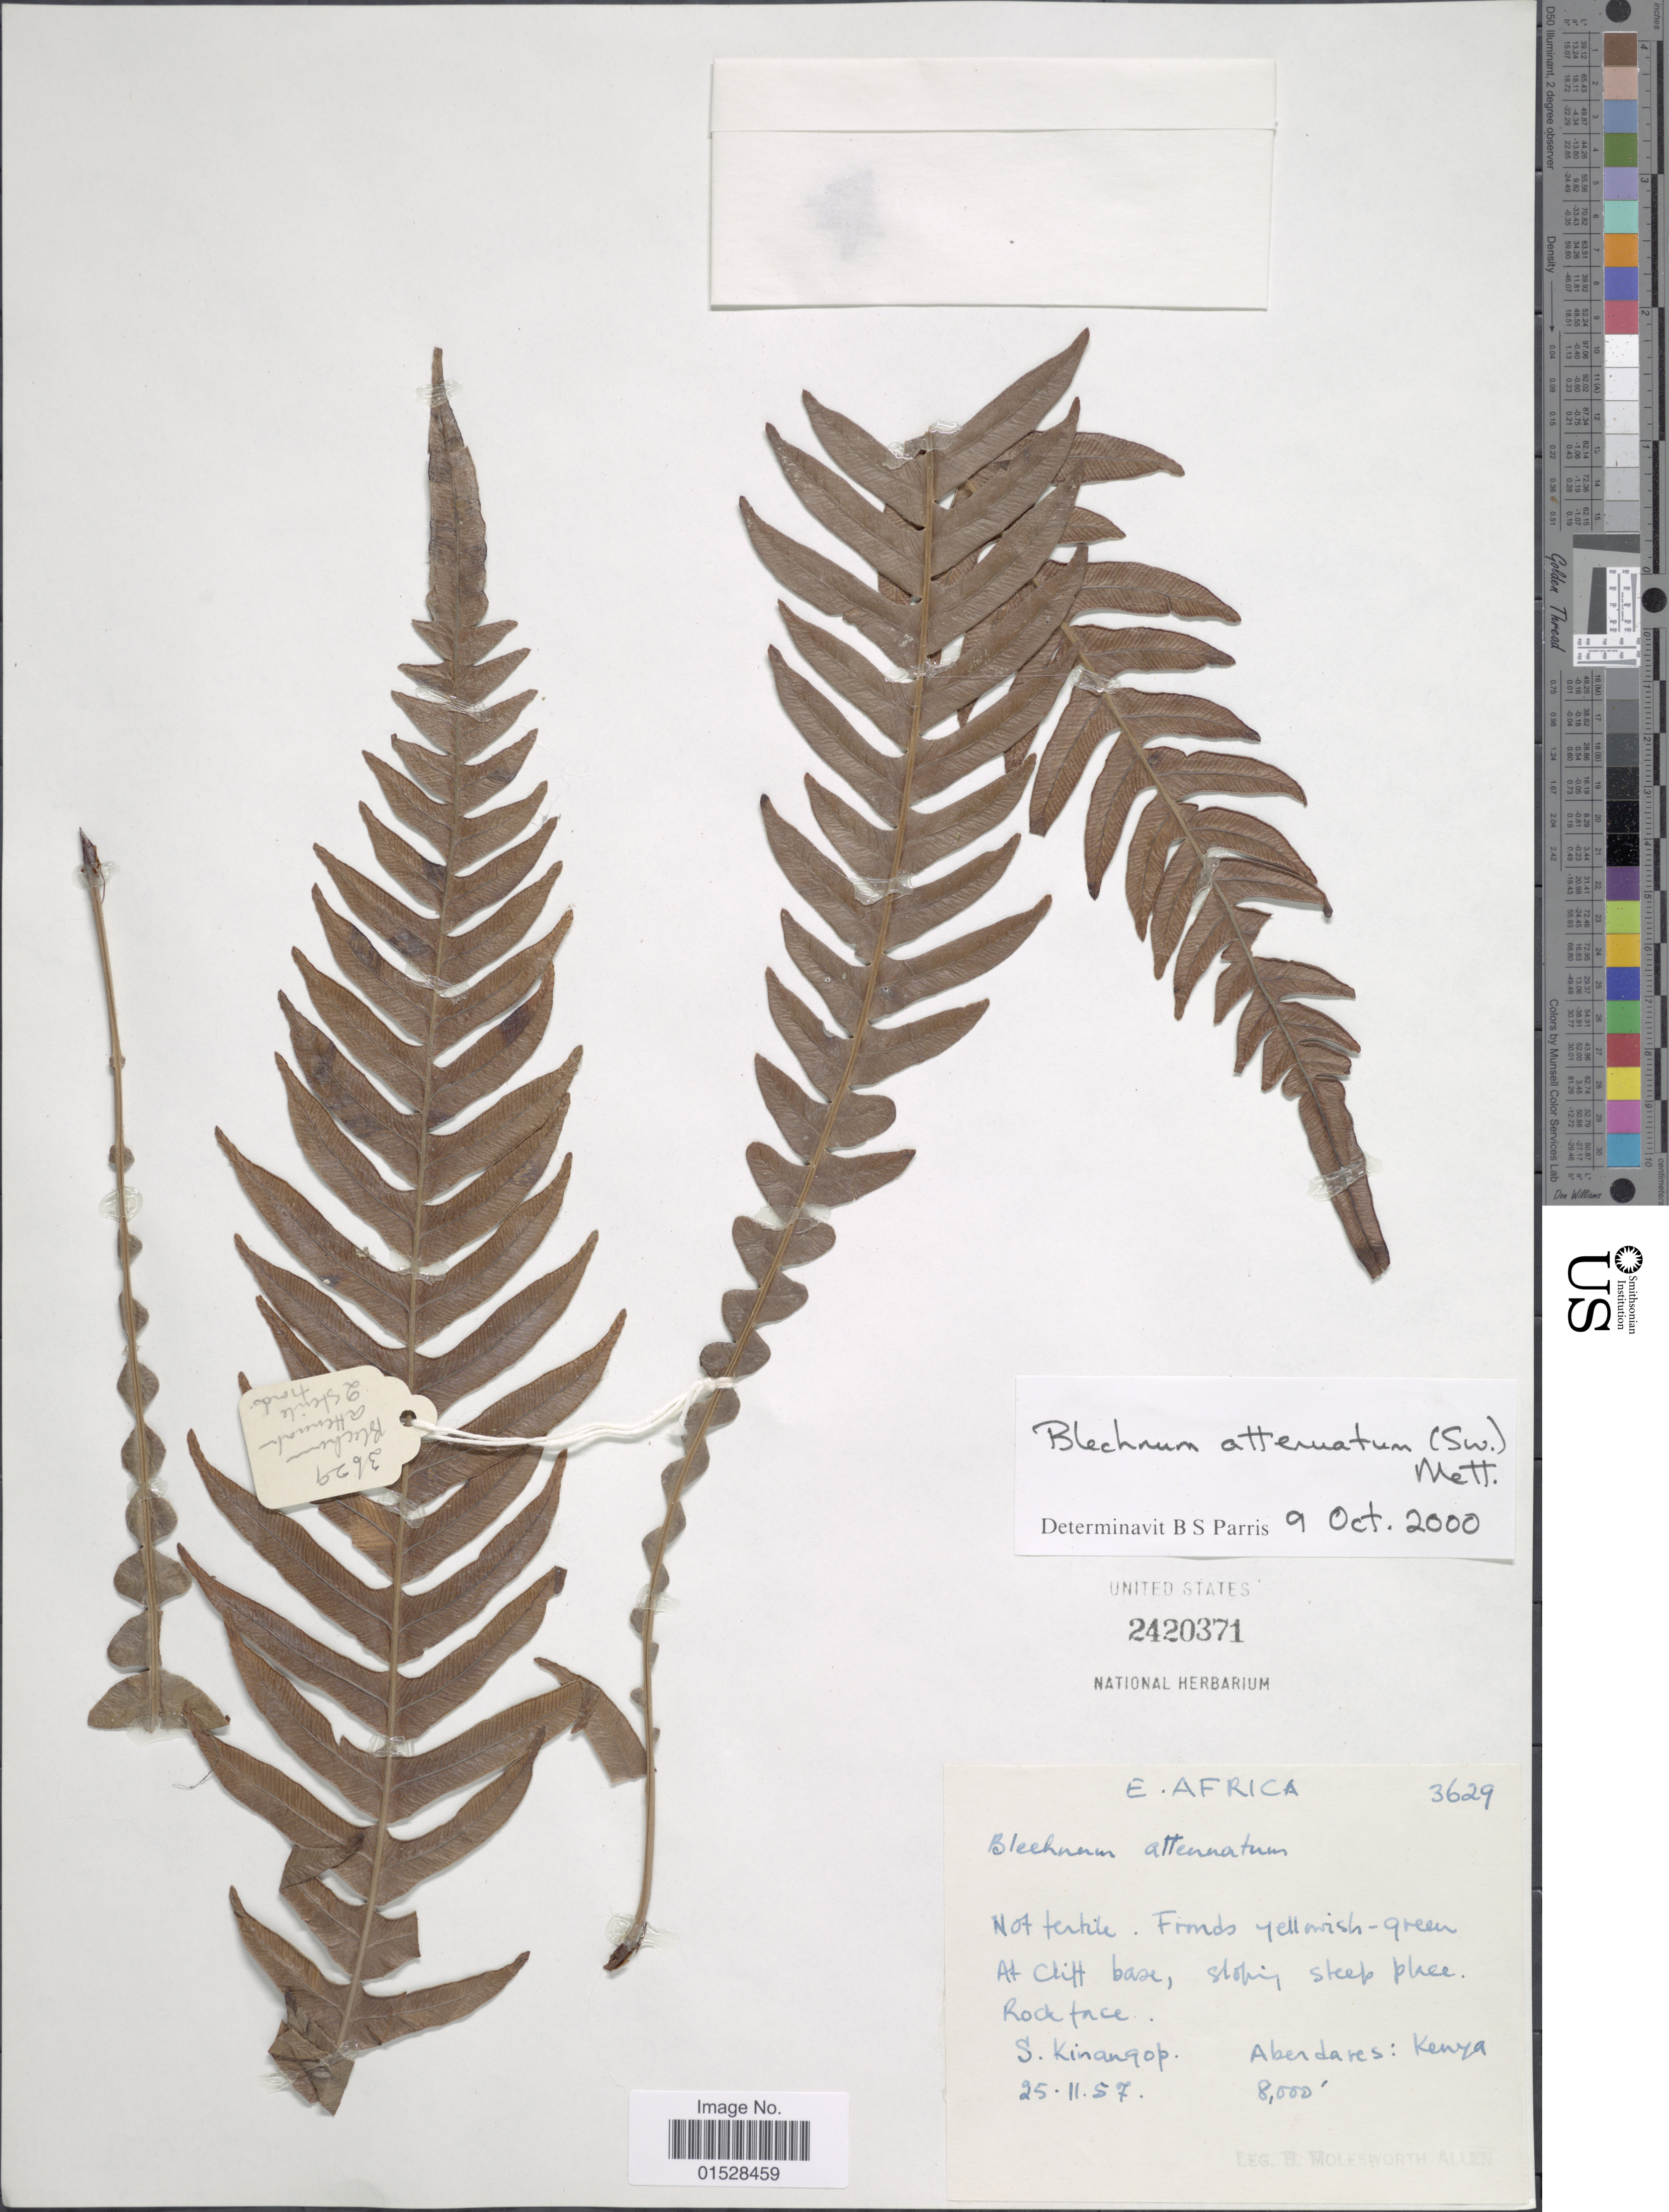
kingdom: Plantae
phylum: Tracheophyta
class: Polypodiopsida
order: Polypodiales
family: Blechnaceae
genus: Blechnum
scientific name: Blechnum attenuatum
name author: (Sw.) Mett.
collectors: B. E. G. Molesworth-Allen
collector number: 3629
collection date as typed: Transcribed d/m/y: 25/11/57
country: Kenya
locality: At cliff base, sloping steep place, rock face, S. Kinangop, Aberdares: Kenya.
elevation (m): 2438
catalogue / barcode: US 2420371